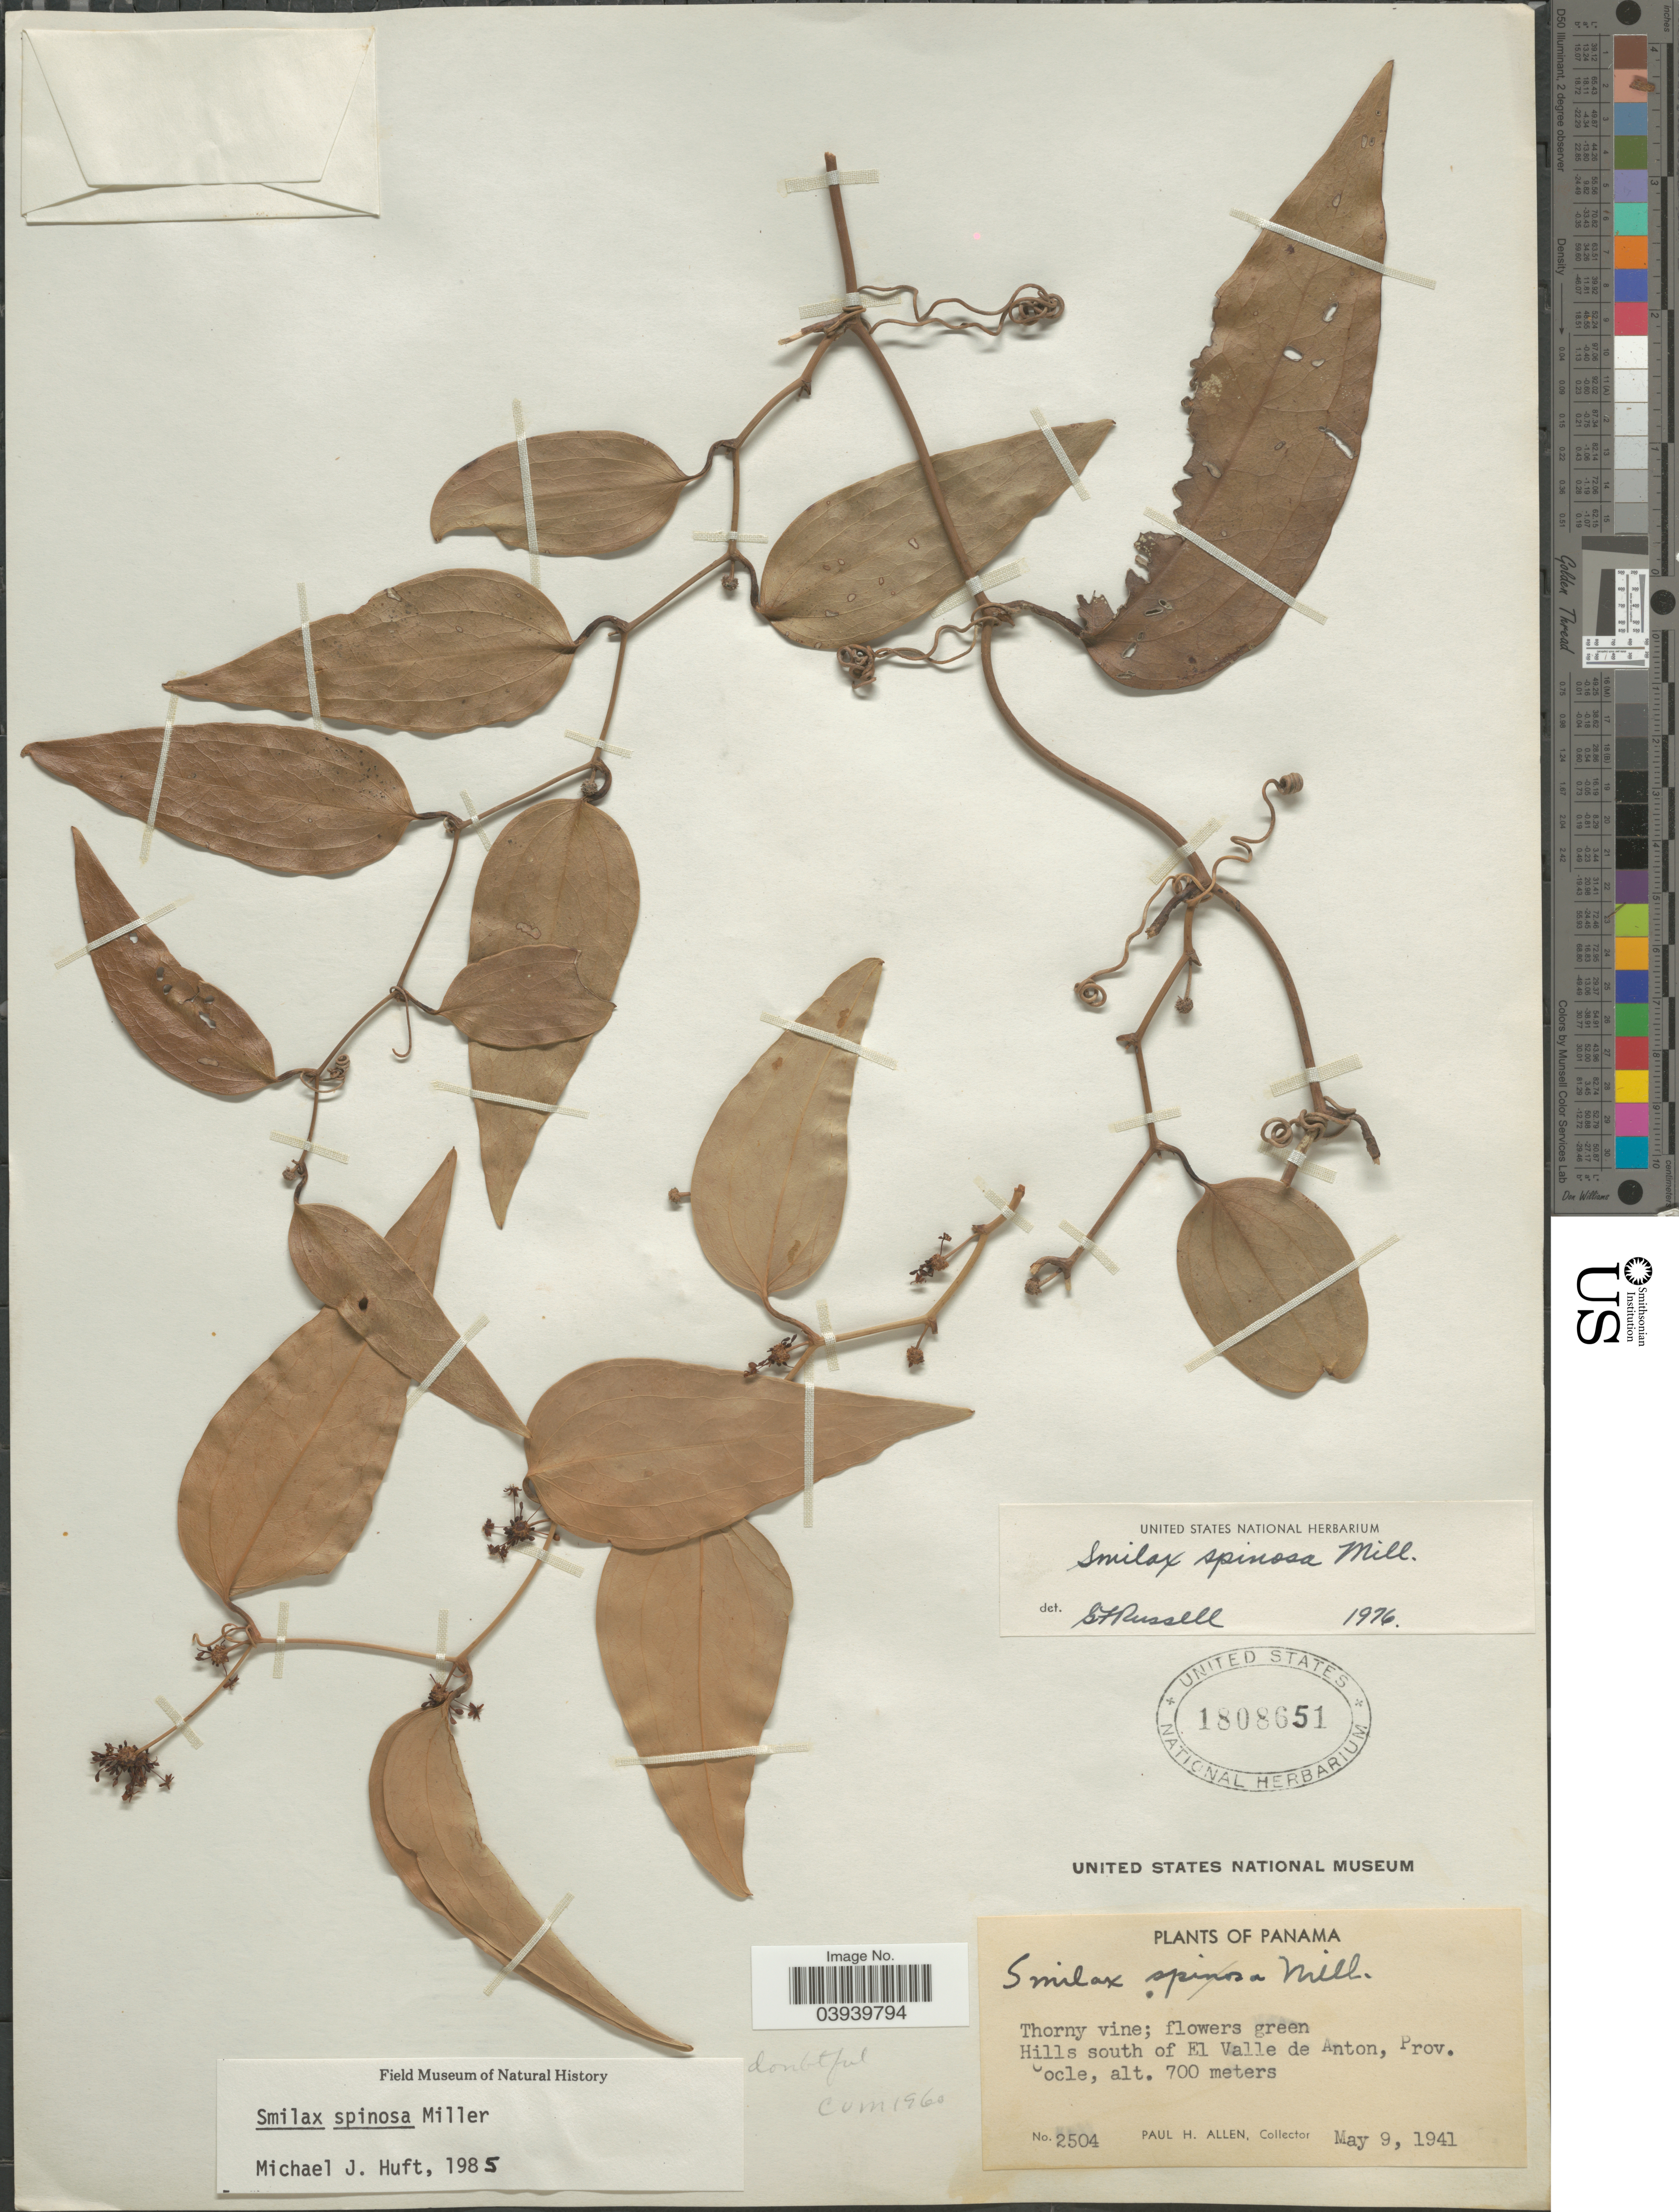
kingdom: Plantae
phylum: Tracheophyta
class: Liliopsida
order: Liliales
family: Smilacaceae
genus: Smilax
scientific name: Smilax spinosa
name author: Mill.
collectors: P. H. Allen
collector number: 2504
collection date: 1941-05-09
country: Panama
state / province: Cocle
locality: Hills south of El Valle de Anton.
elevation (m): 700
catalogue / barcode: US 1808651